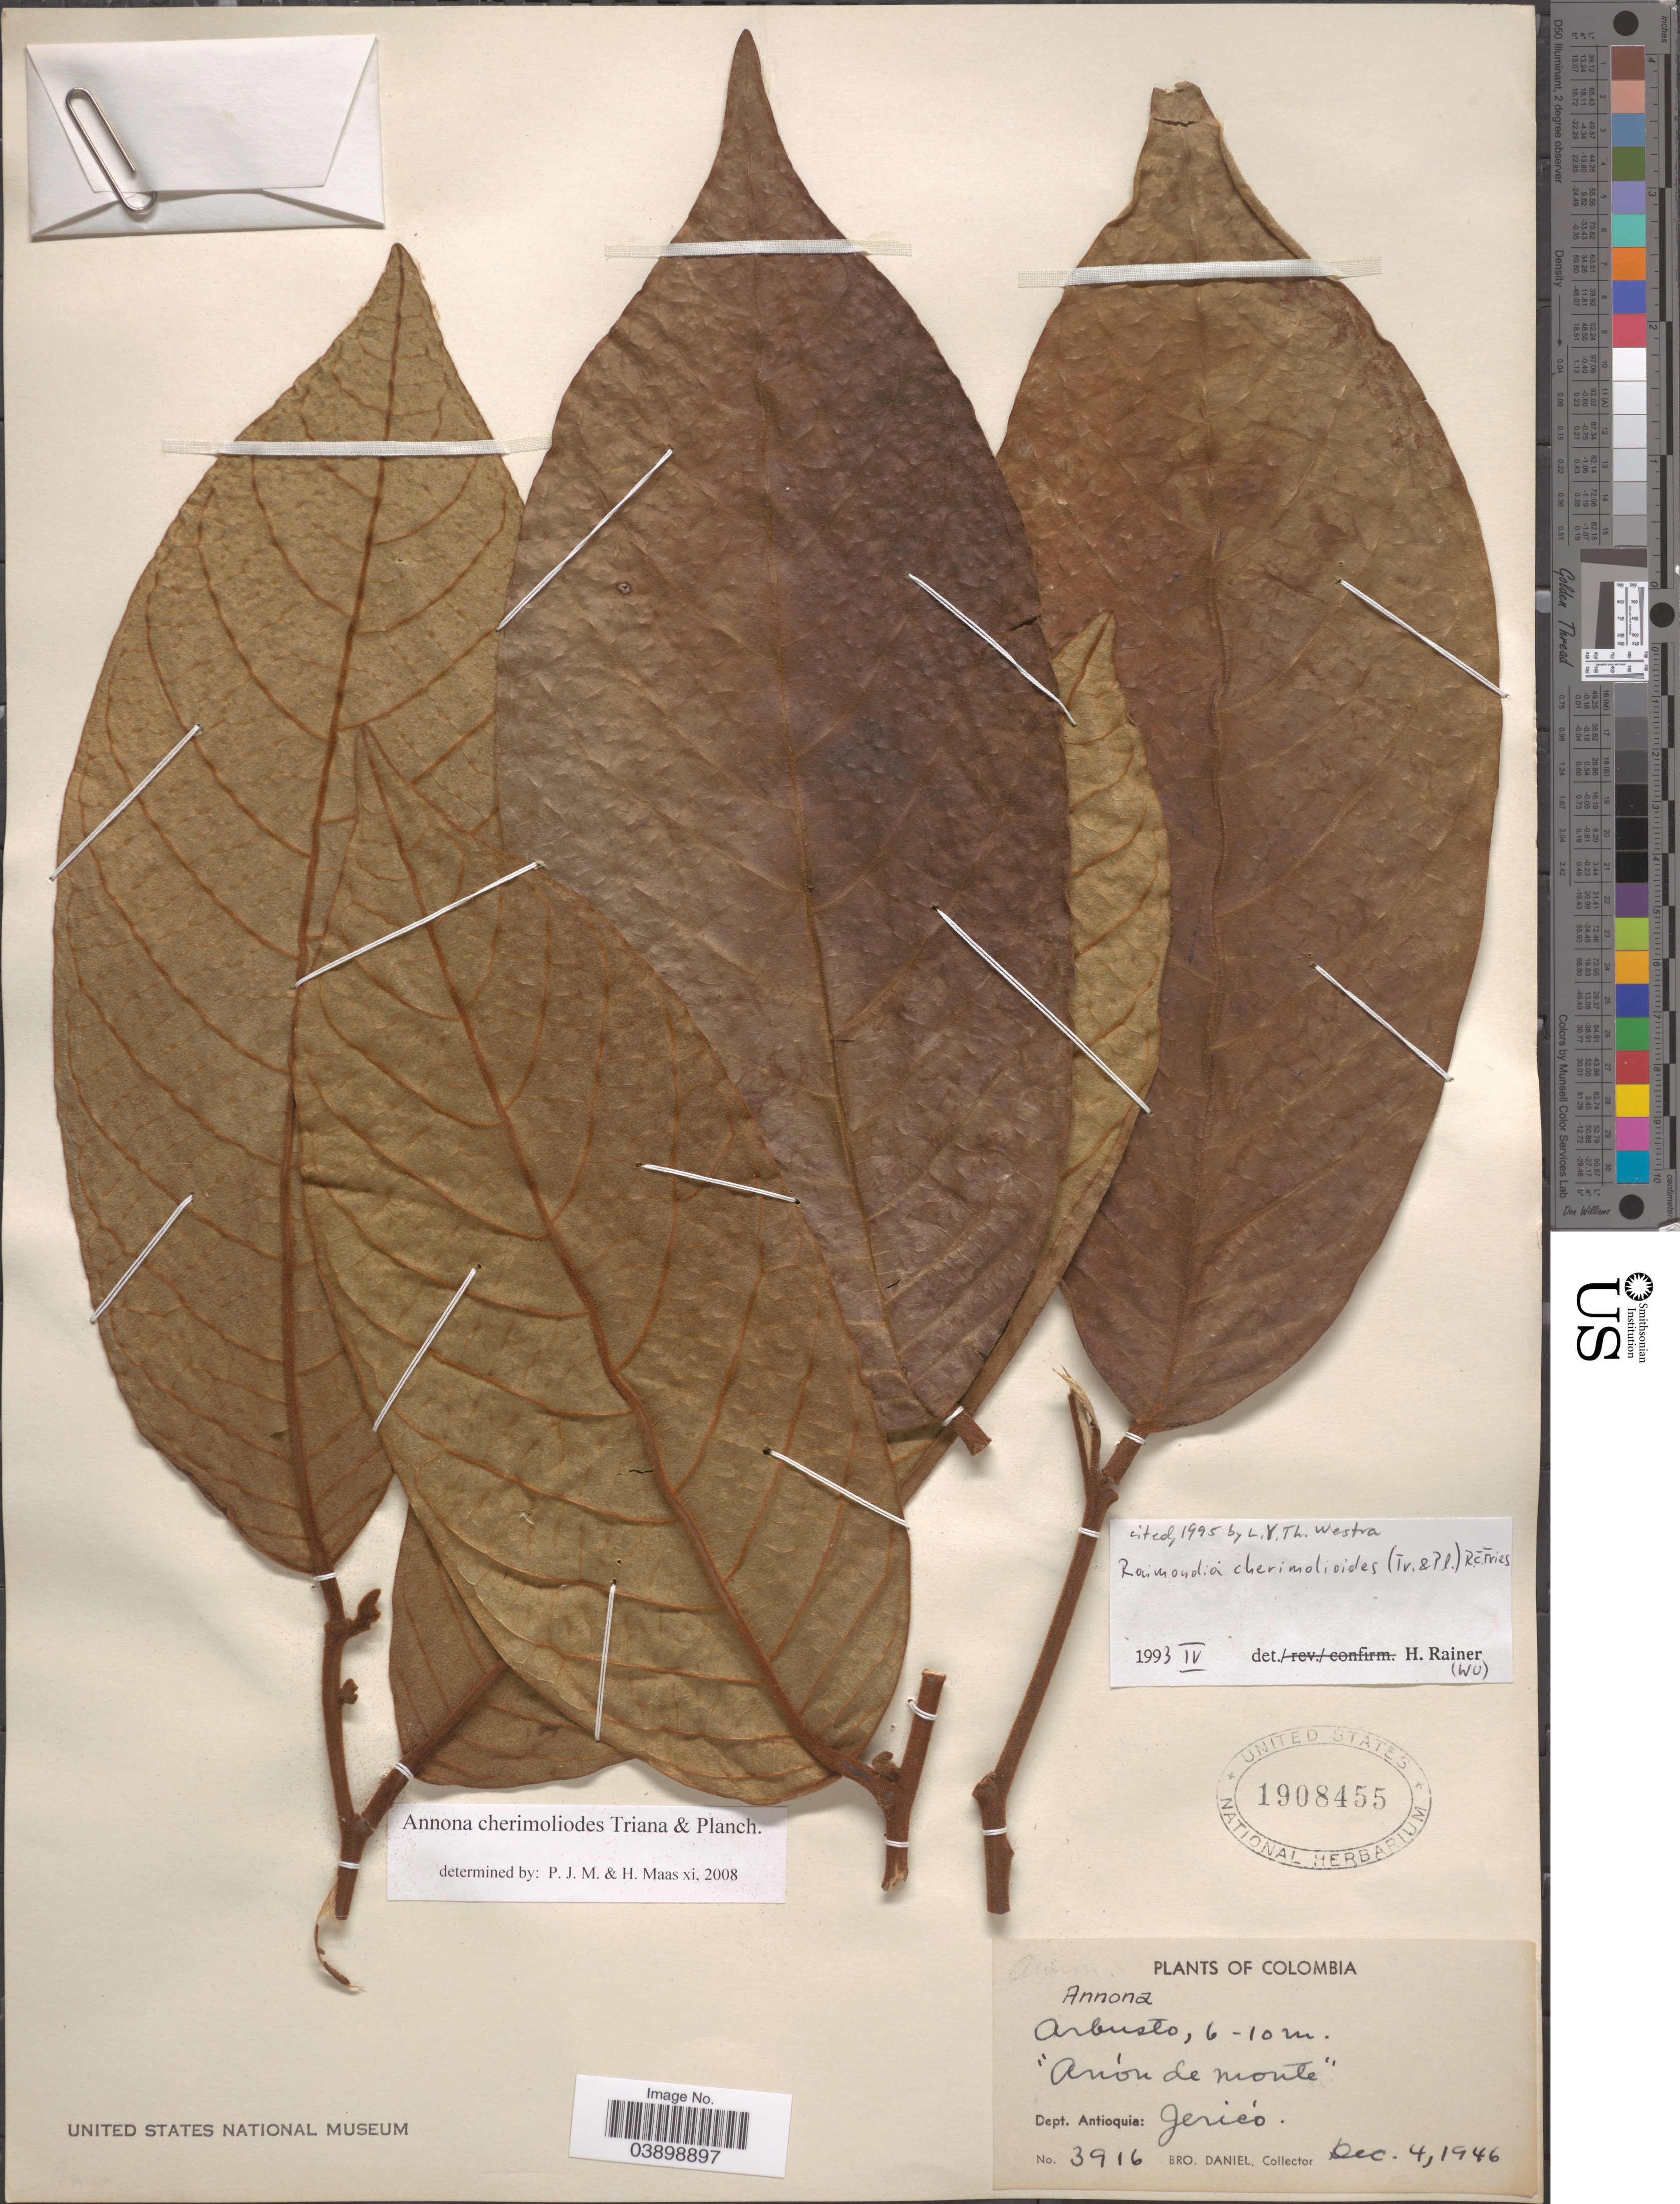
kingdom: Plantae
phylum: Tracheophyta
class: Magnoliopsida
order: Magnoliales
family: Annonaceae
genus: Annona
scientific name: Annona cherimola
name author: Mill.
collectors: Bro. Daniel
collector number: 3916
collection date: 1946-12-04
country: Colombia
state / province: Antioquia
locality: Dept. Antioquia: Jericó.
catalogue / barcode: US 1908455